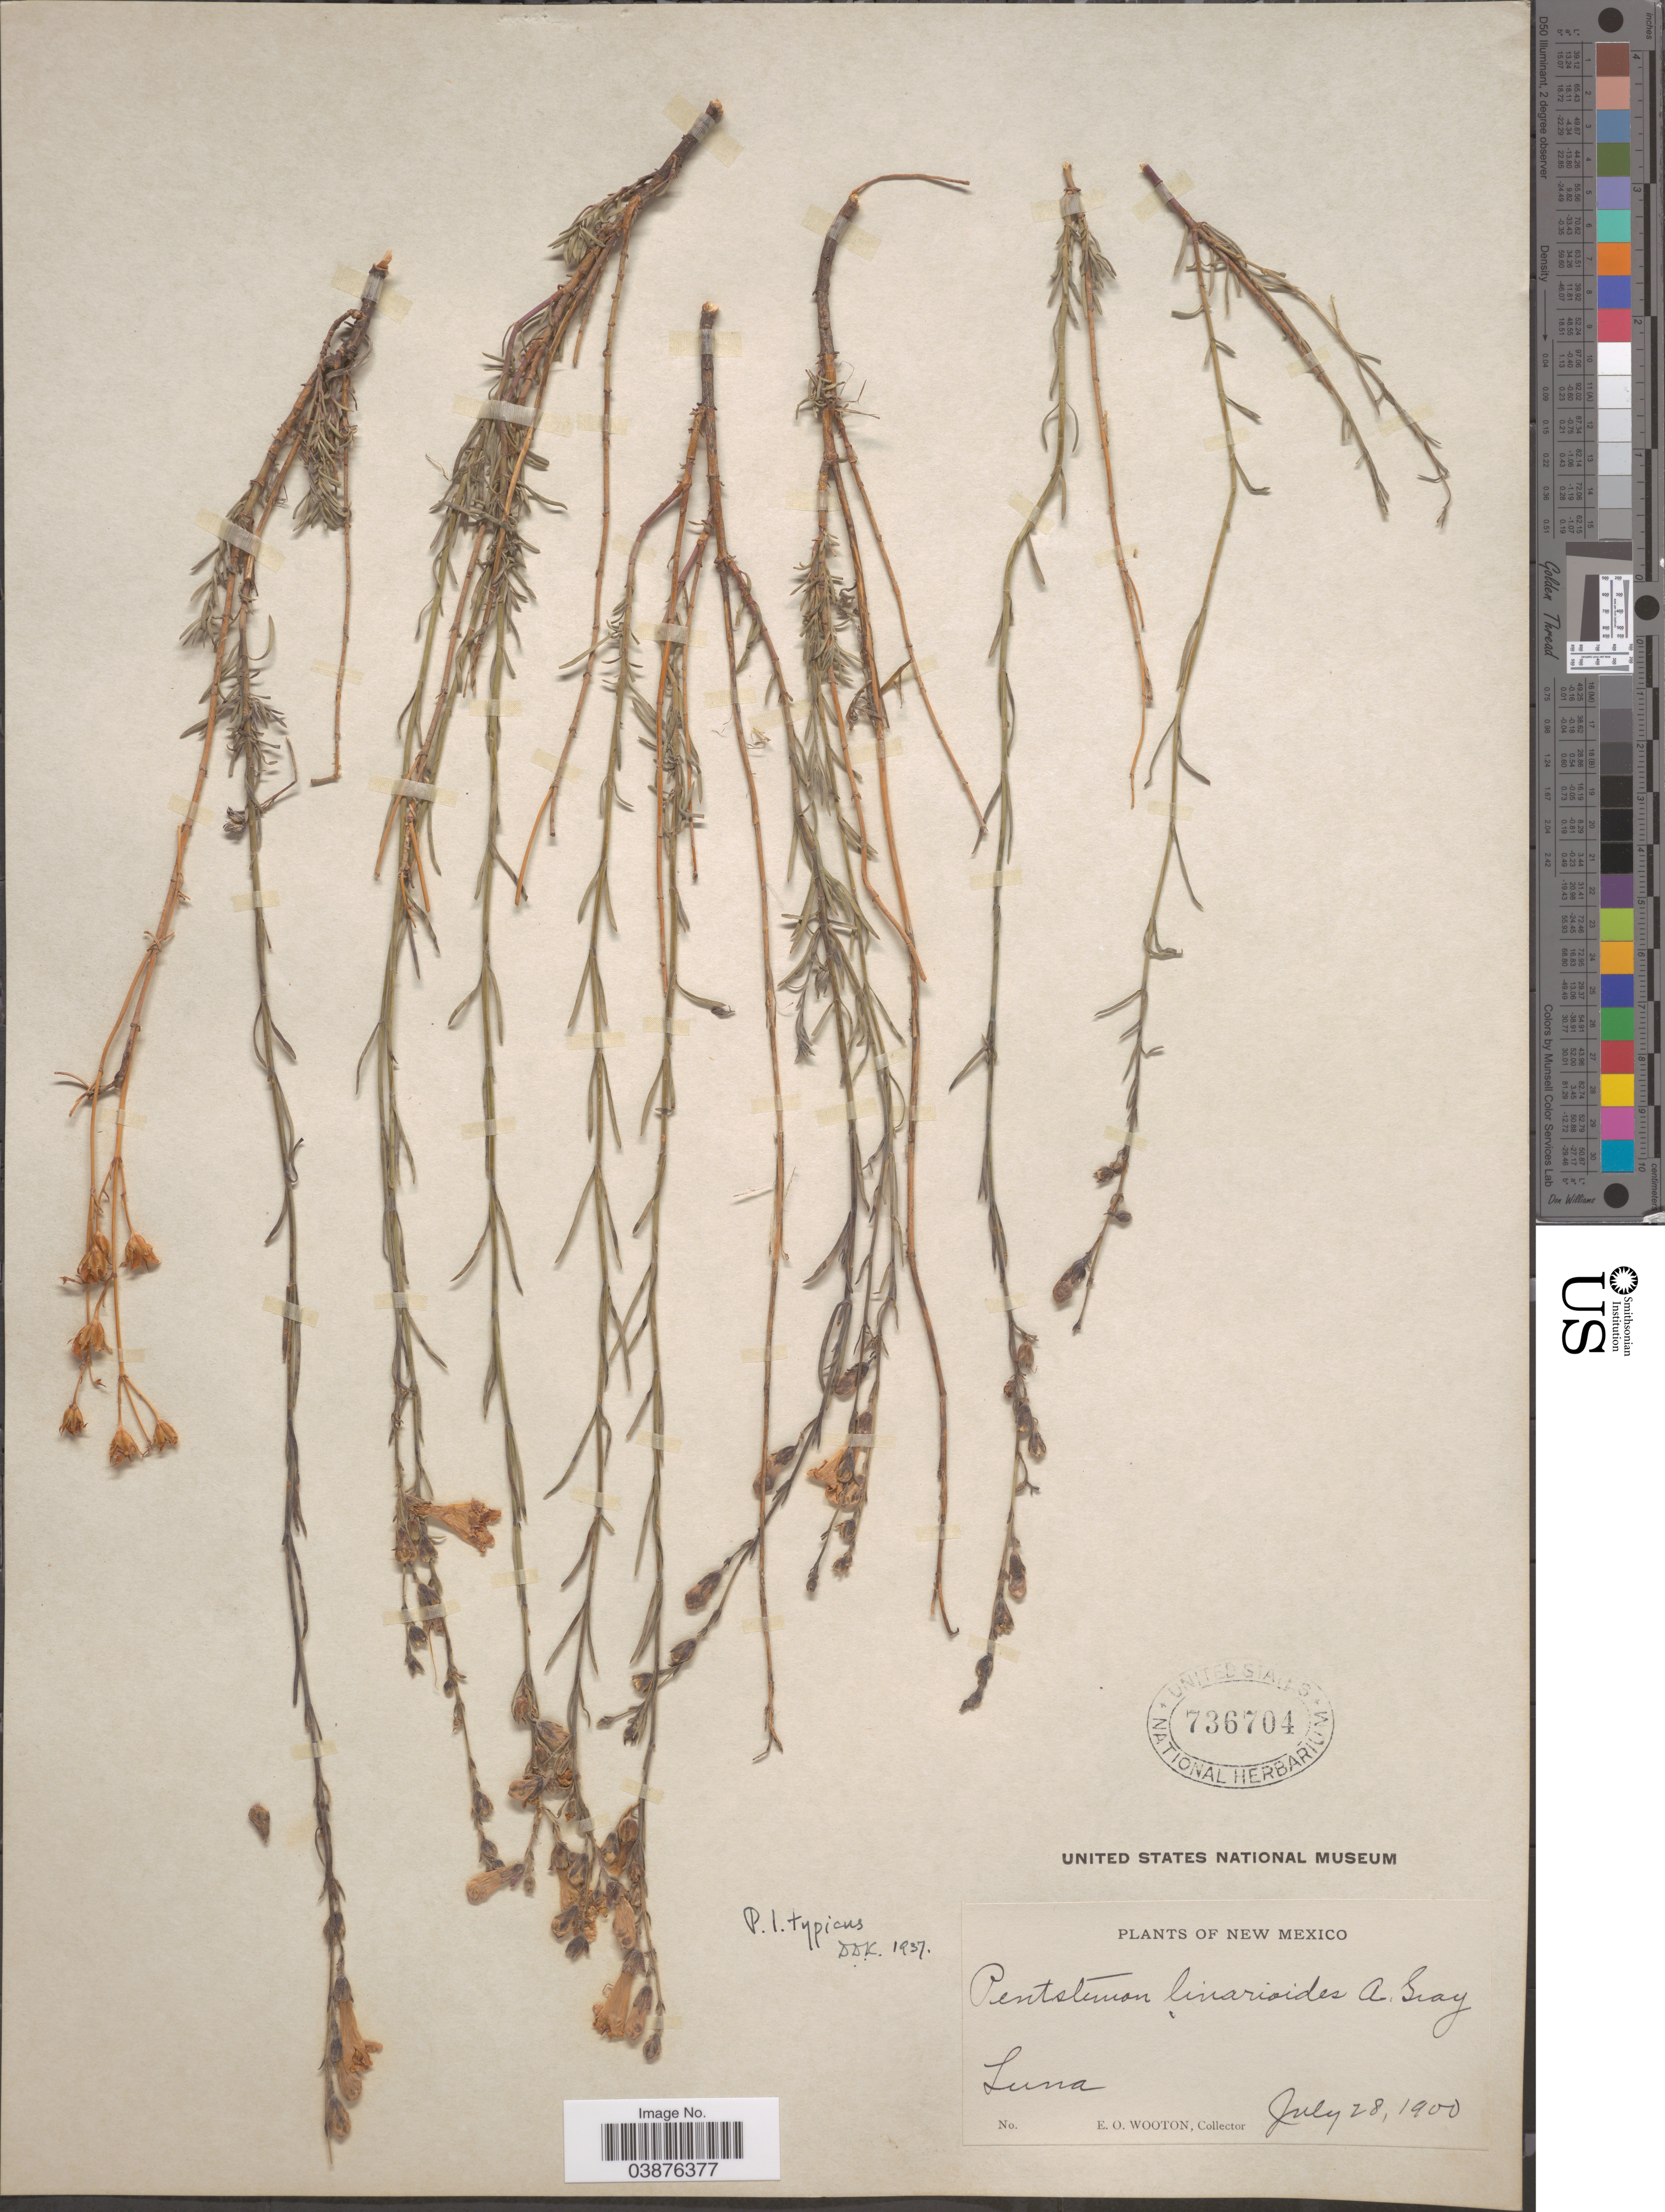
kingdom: Plantae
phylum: Tracheophyta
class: Magnoliopsida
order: Lamiales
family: Plantaginaceae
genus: Penstemon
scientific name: Penstemon linarioides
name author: A. Gray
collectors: E. O. Wooton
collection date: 1900-07-28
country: United States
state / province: New Mexico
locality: Luna.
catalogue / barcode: US 736704